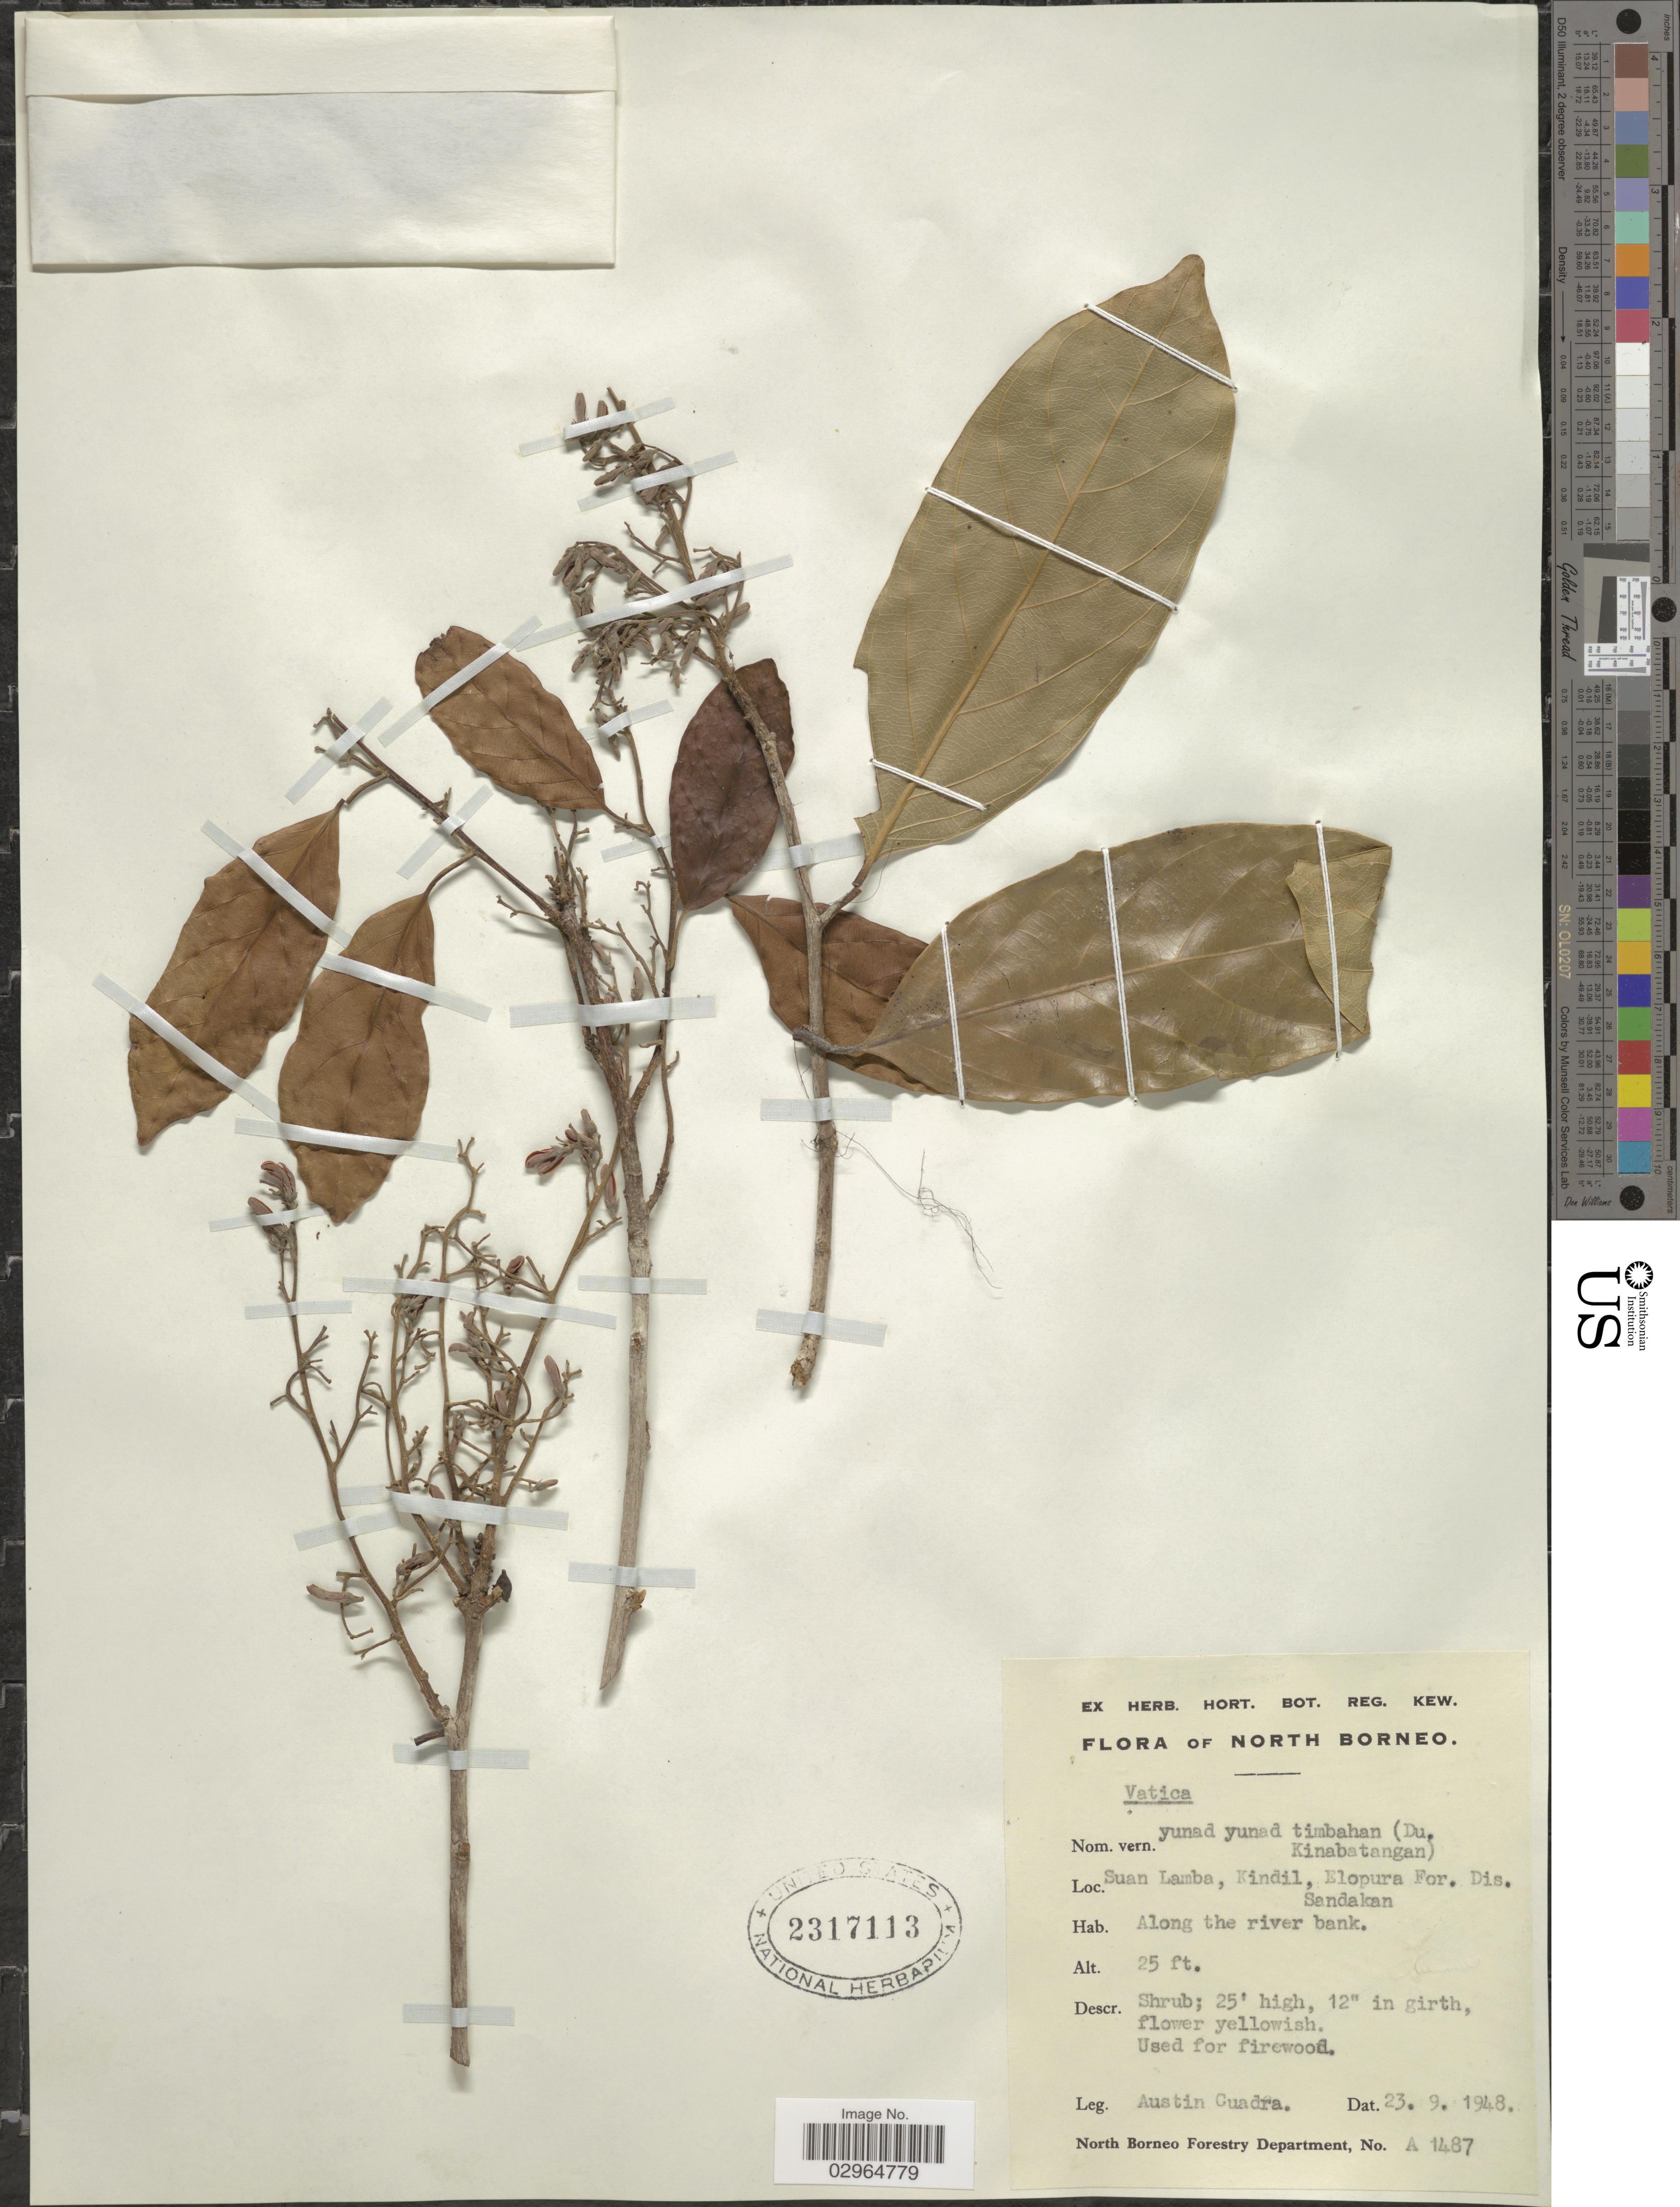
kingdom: Plantae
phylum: Tracheophyta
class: Magnoliopsida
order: Malvales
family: Dipterocarpaceae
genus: Vatica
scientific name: Vatica sp.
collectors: A. Cuadra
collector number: A1487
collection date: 1948-09-23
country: Malaysia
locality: North Borneo. Suan Lamba, Kindil, Elopura For. Dis. Sandakan.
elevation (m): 8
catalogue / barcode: US 2317113